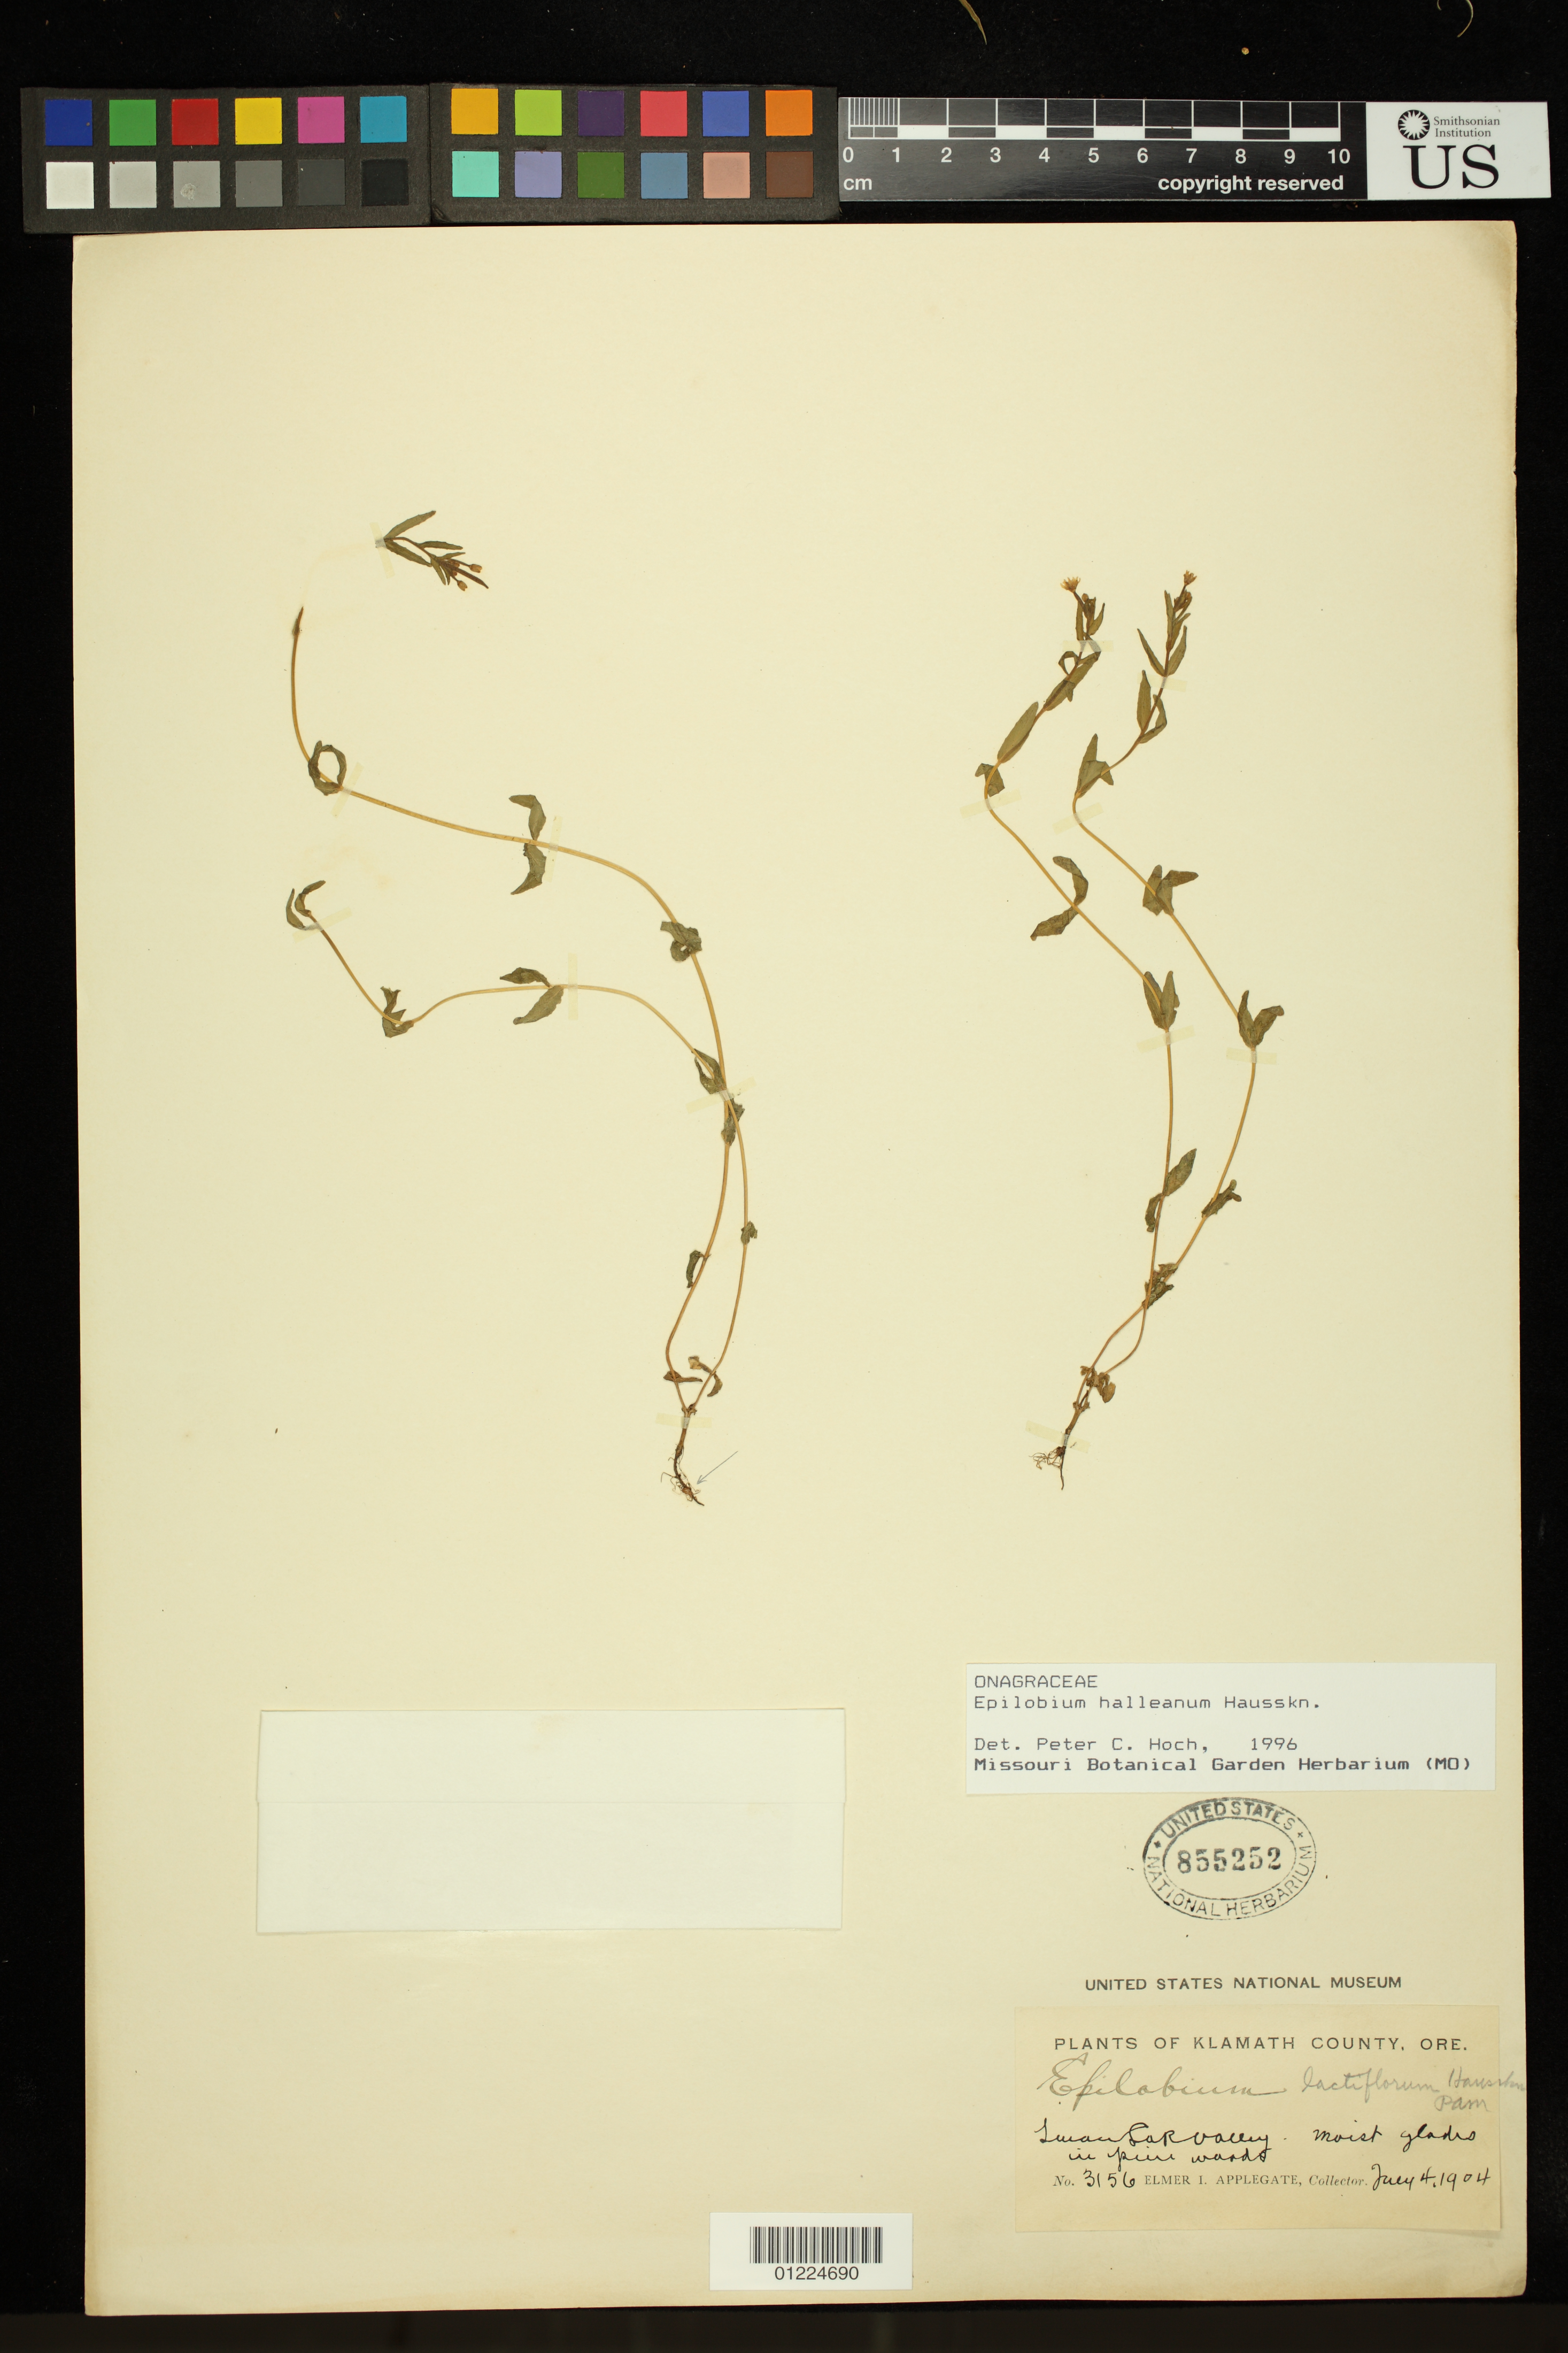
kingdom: Plantae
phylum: Tracheophyta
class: Magnoliopsida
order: Myrtales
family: Onagraceae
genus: Epilobium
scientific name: Epilobium hallianum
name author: Hausskn.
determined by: Hoch, P. C.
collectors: E. I. Applegate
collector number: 3156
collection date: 1904-07-04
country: United States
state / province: Oregon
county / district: Klamath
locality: Sawn Lake Valley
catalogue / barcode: US 855252